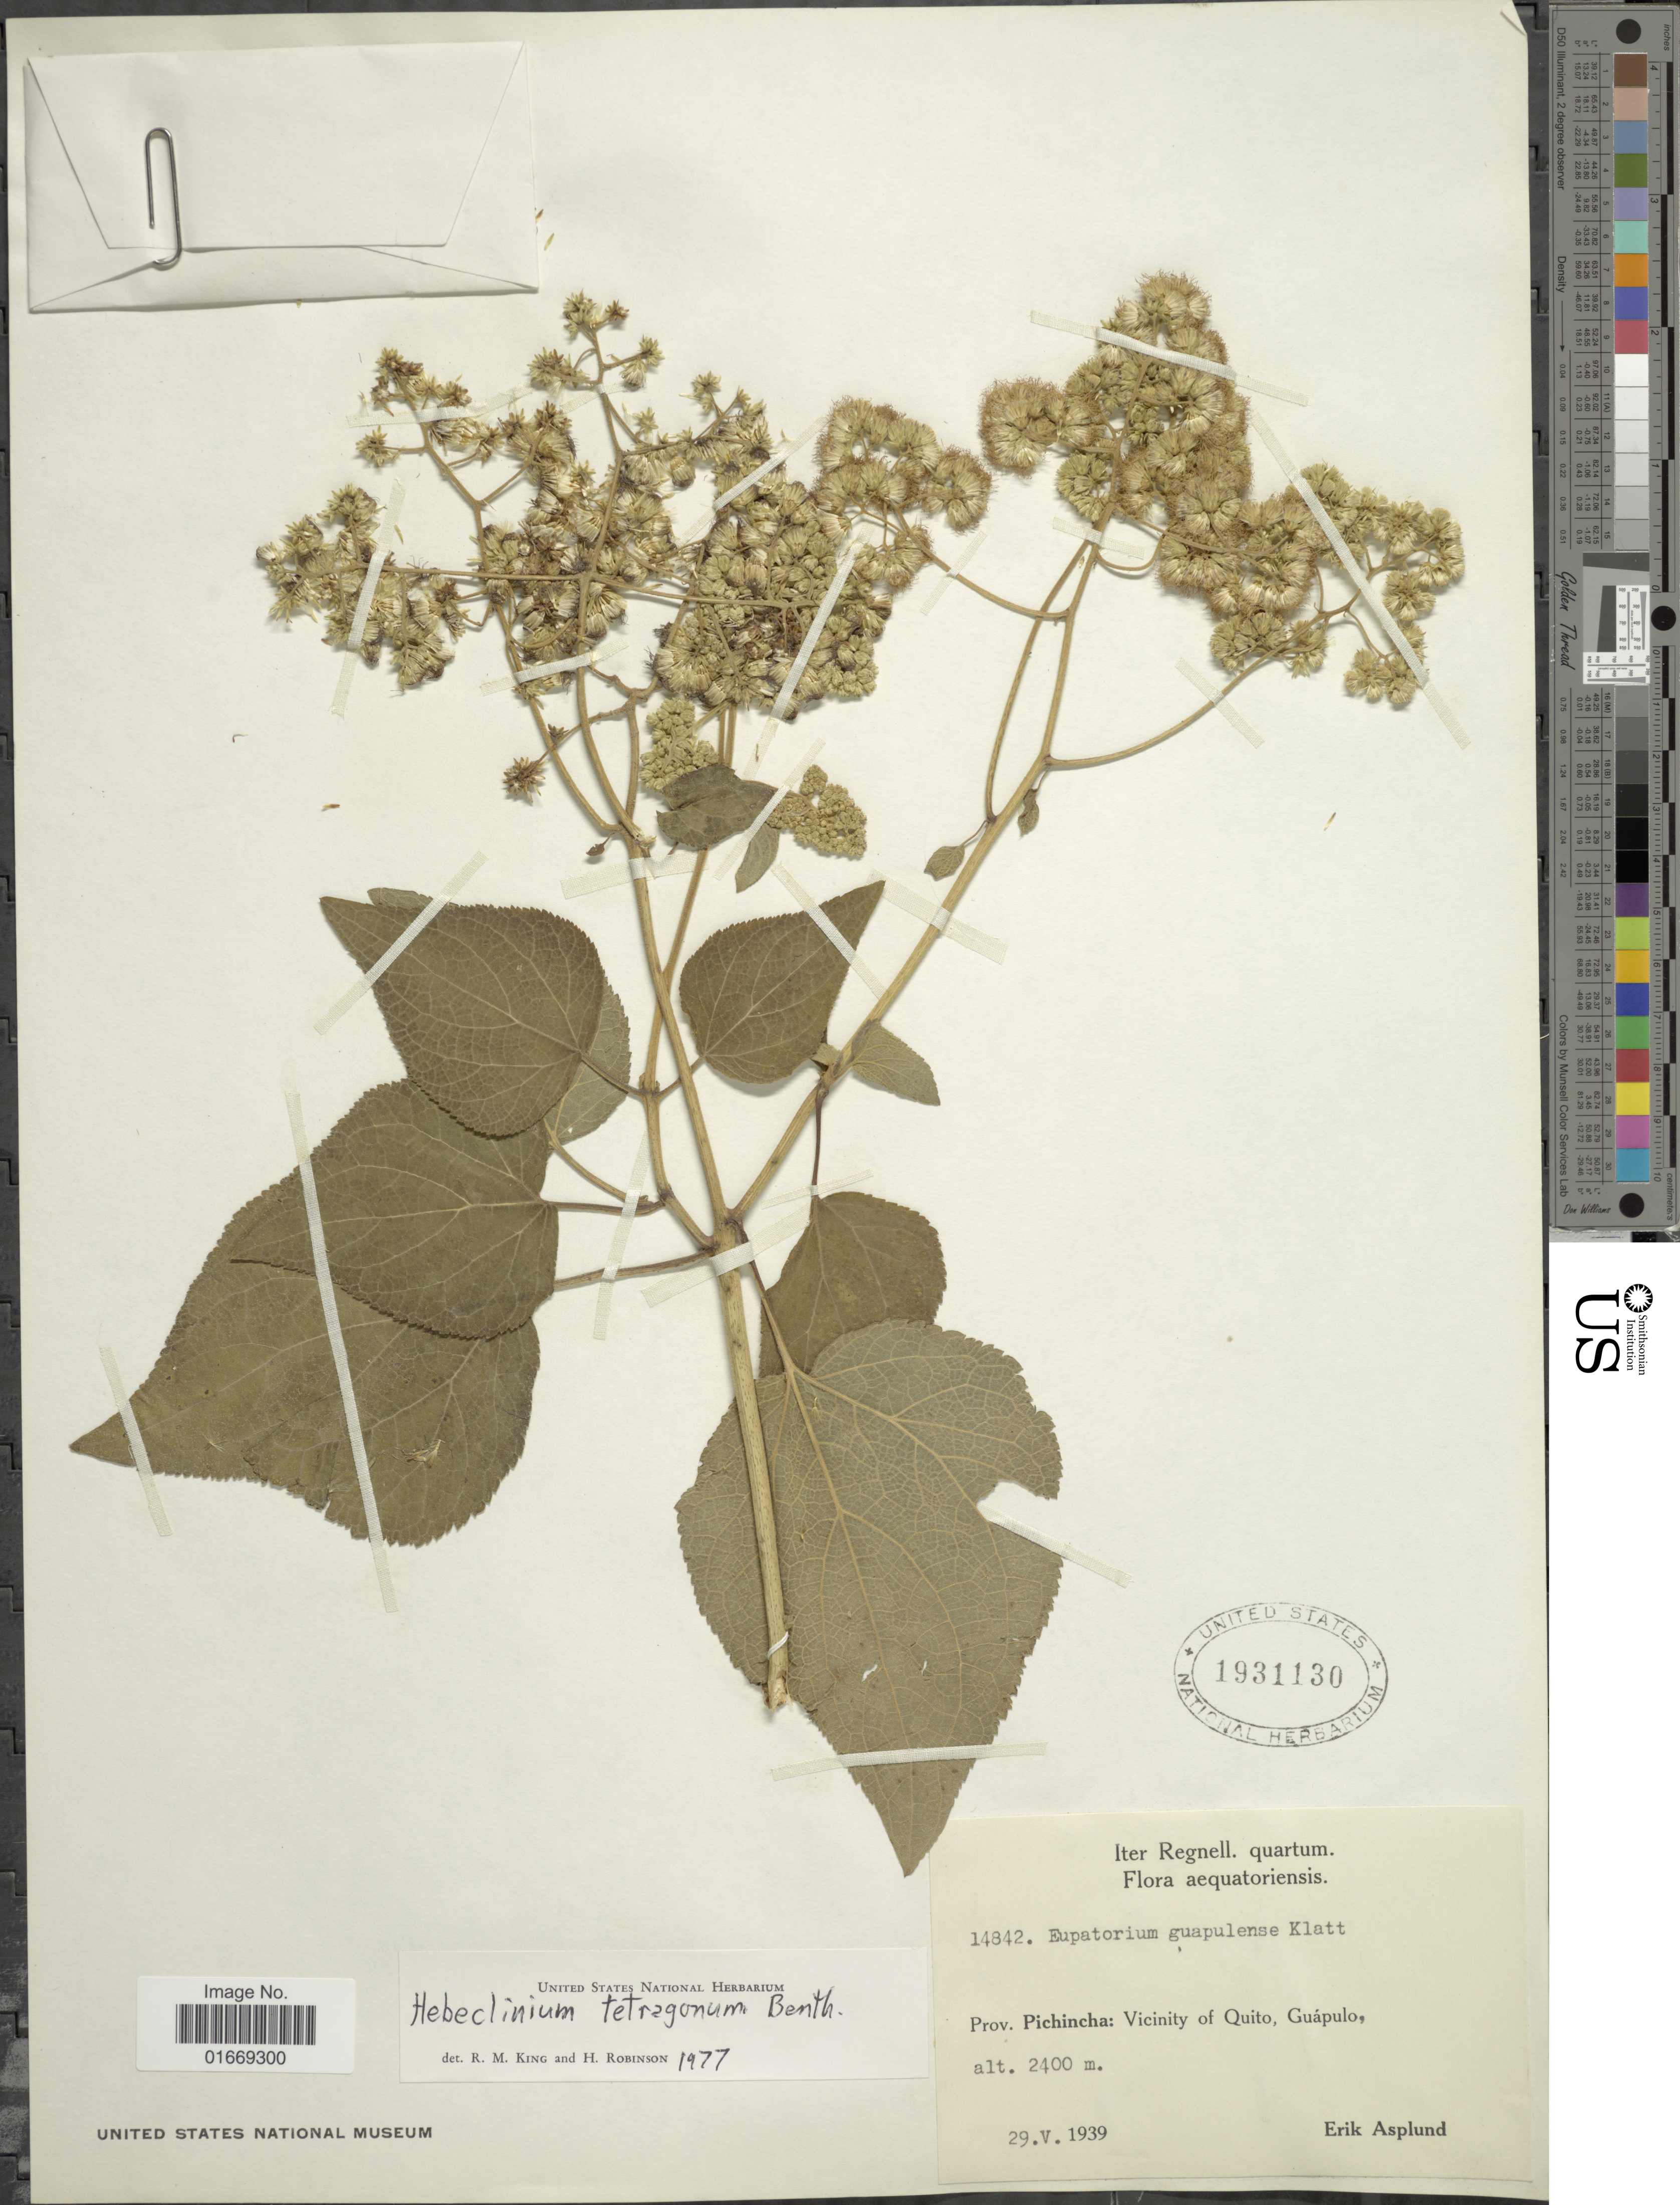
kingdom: Plantae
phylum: Tracheophyta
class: Magnoliopsida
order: Asterales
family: Asteraceae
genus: Hebeclinium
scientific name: Hebeclinium tetragonum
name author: Benth.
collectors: E. Asplund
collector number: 14842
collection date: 1939-05-29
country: Ecuador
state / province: Pichincha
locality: Prov. Pichincha: Vicinity of Quito, Guápulo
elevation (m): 2400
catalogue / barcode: US 1931130